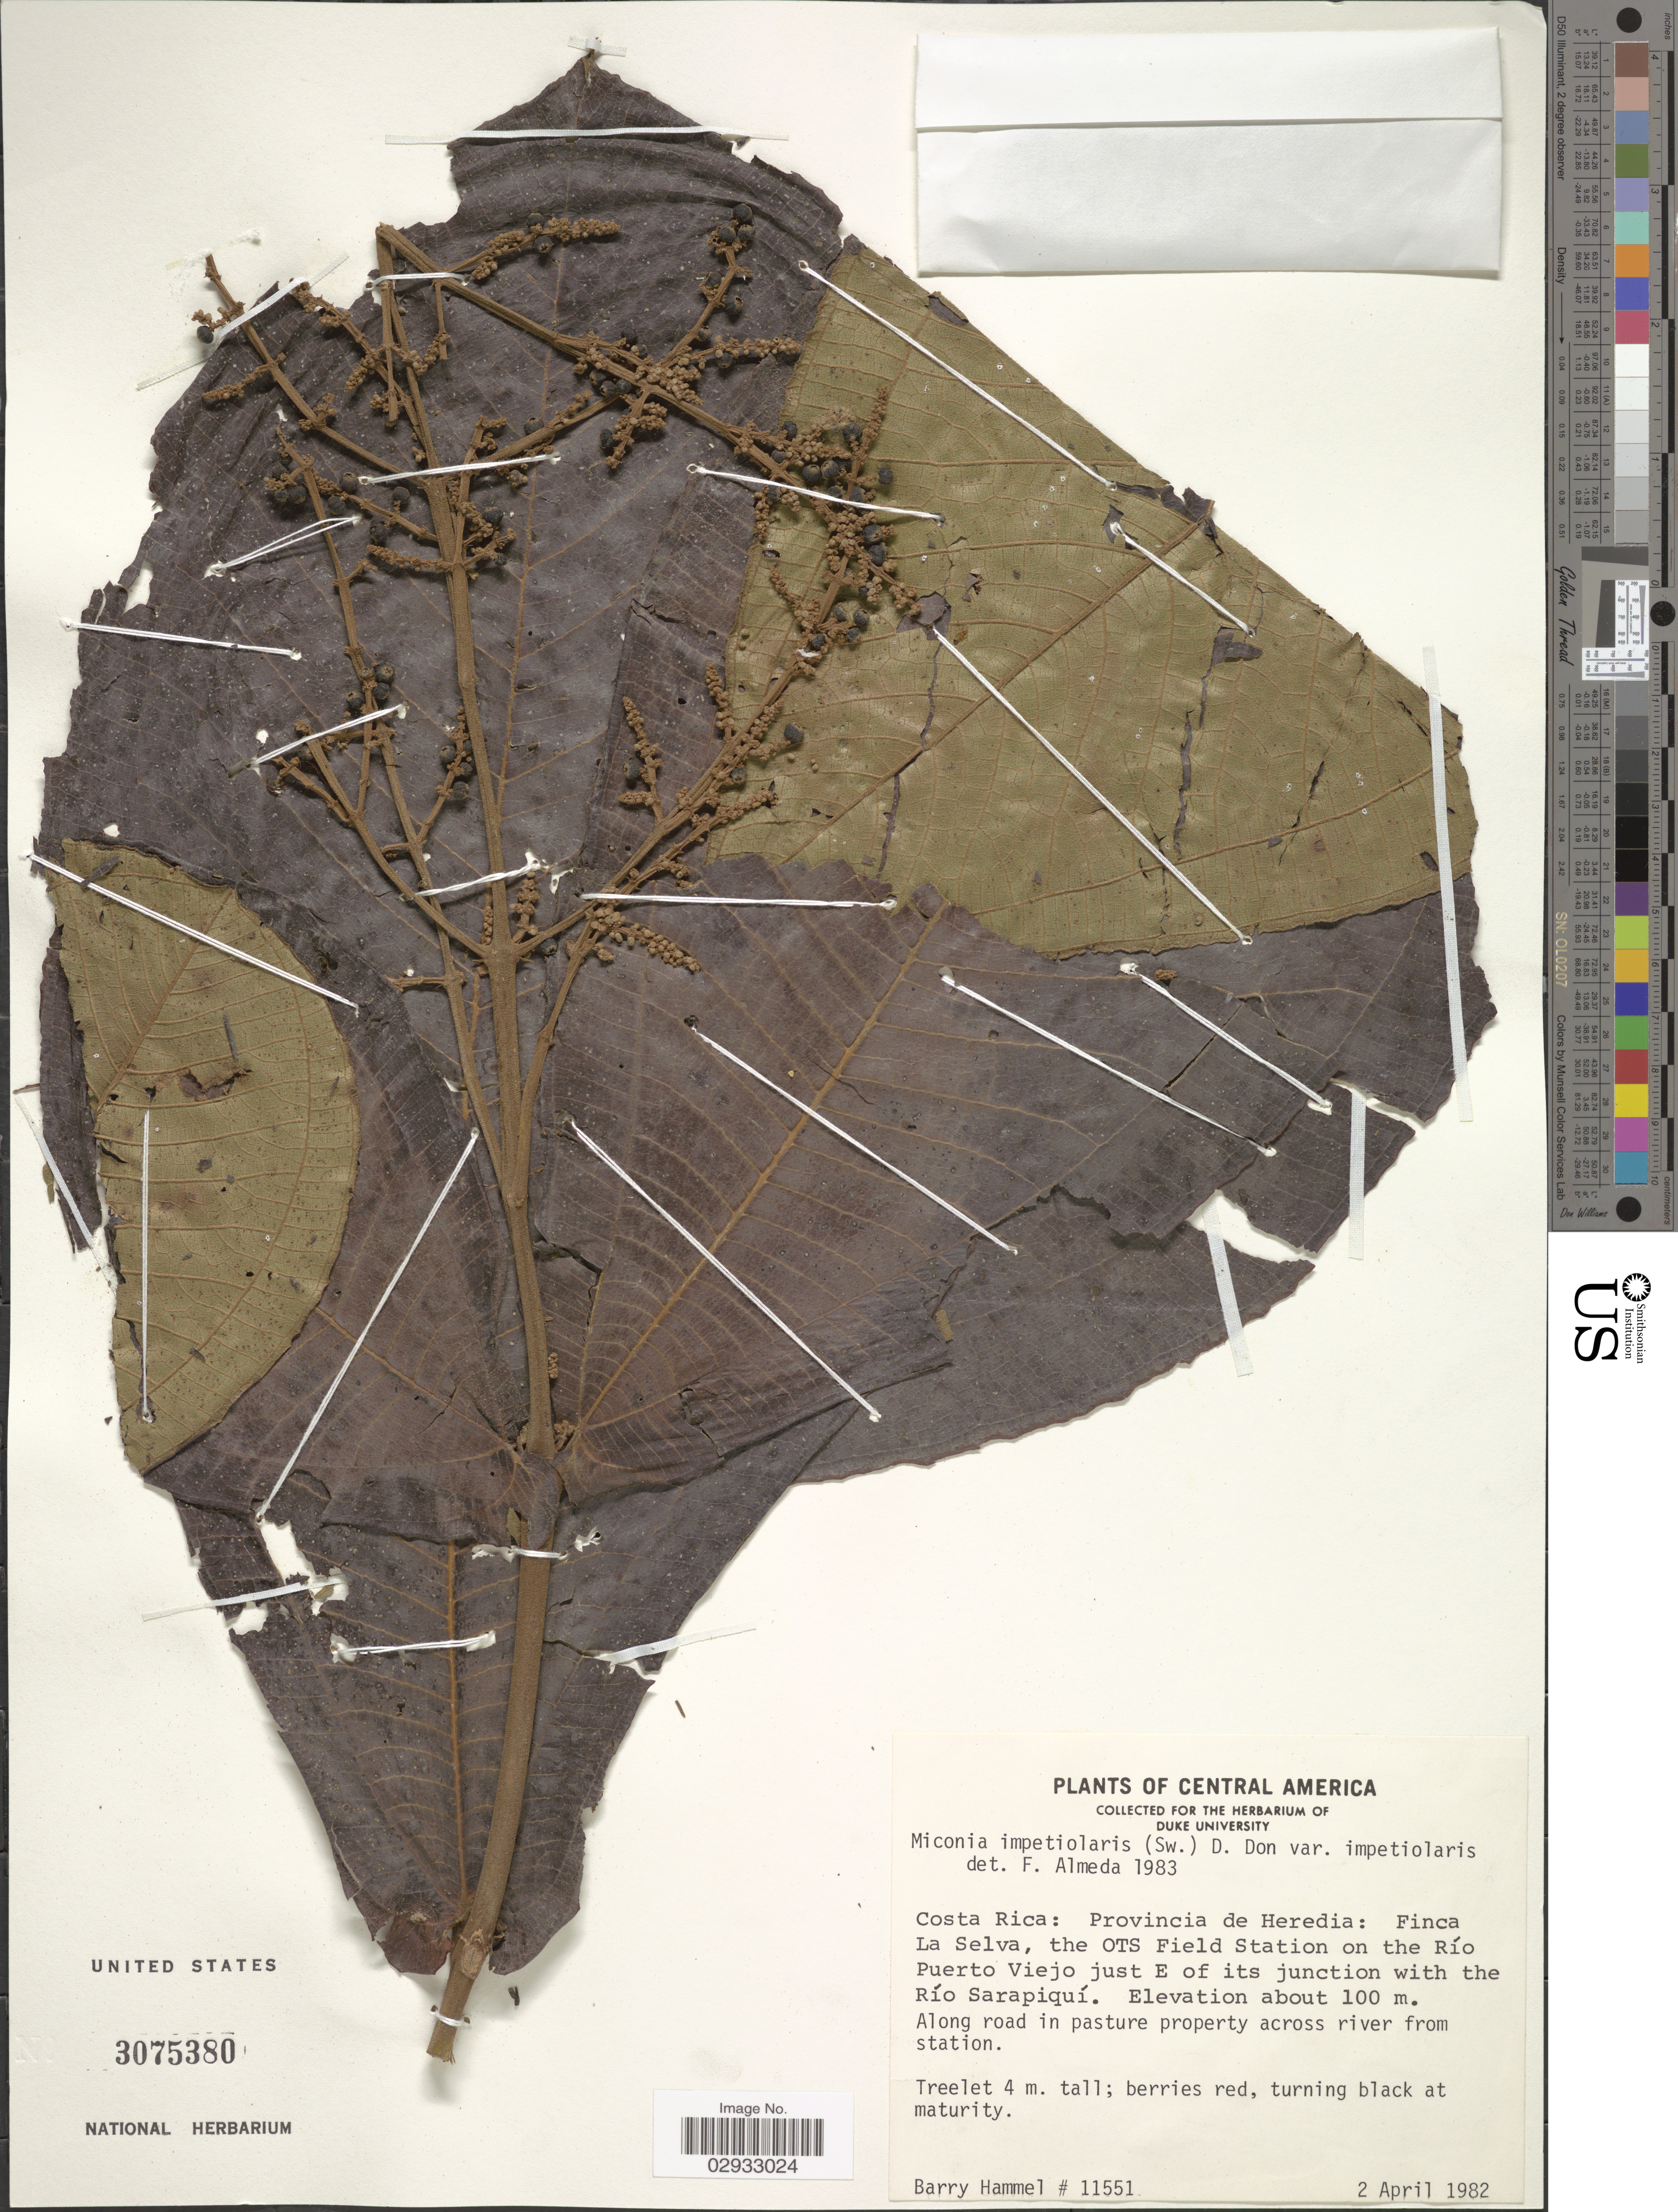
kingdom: Plantae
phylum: Tracheophyta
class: Magnoliopsida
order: Myrtales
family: Melastomataceae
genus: Miconia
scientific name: Miconia impetiolaris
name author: (Sw.) D. Don ex DC.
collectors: B. Hammel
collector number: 11551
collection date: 1982-04-02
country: Costa Rica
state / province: Heredia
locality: Central America. Provincia de Heredia: Finca La Selva, the OTS Field Station on the Río Puerto Viejo just E of its junction with the Río Sarapiquí. Along road in pasture property across river from station.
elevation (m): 100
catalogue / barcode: US 3075380